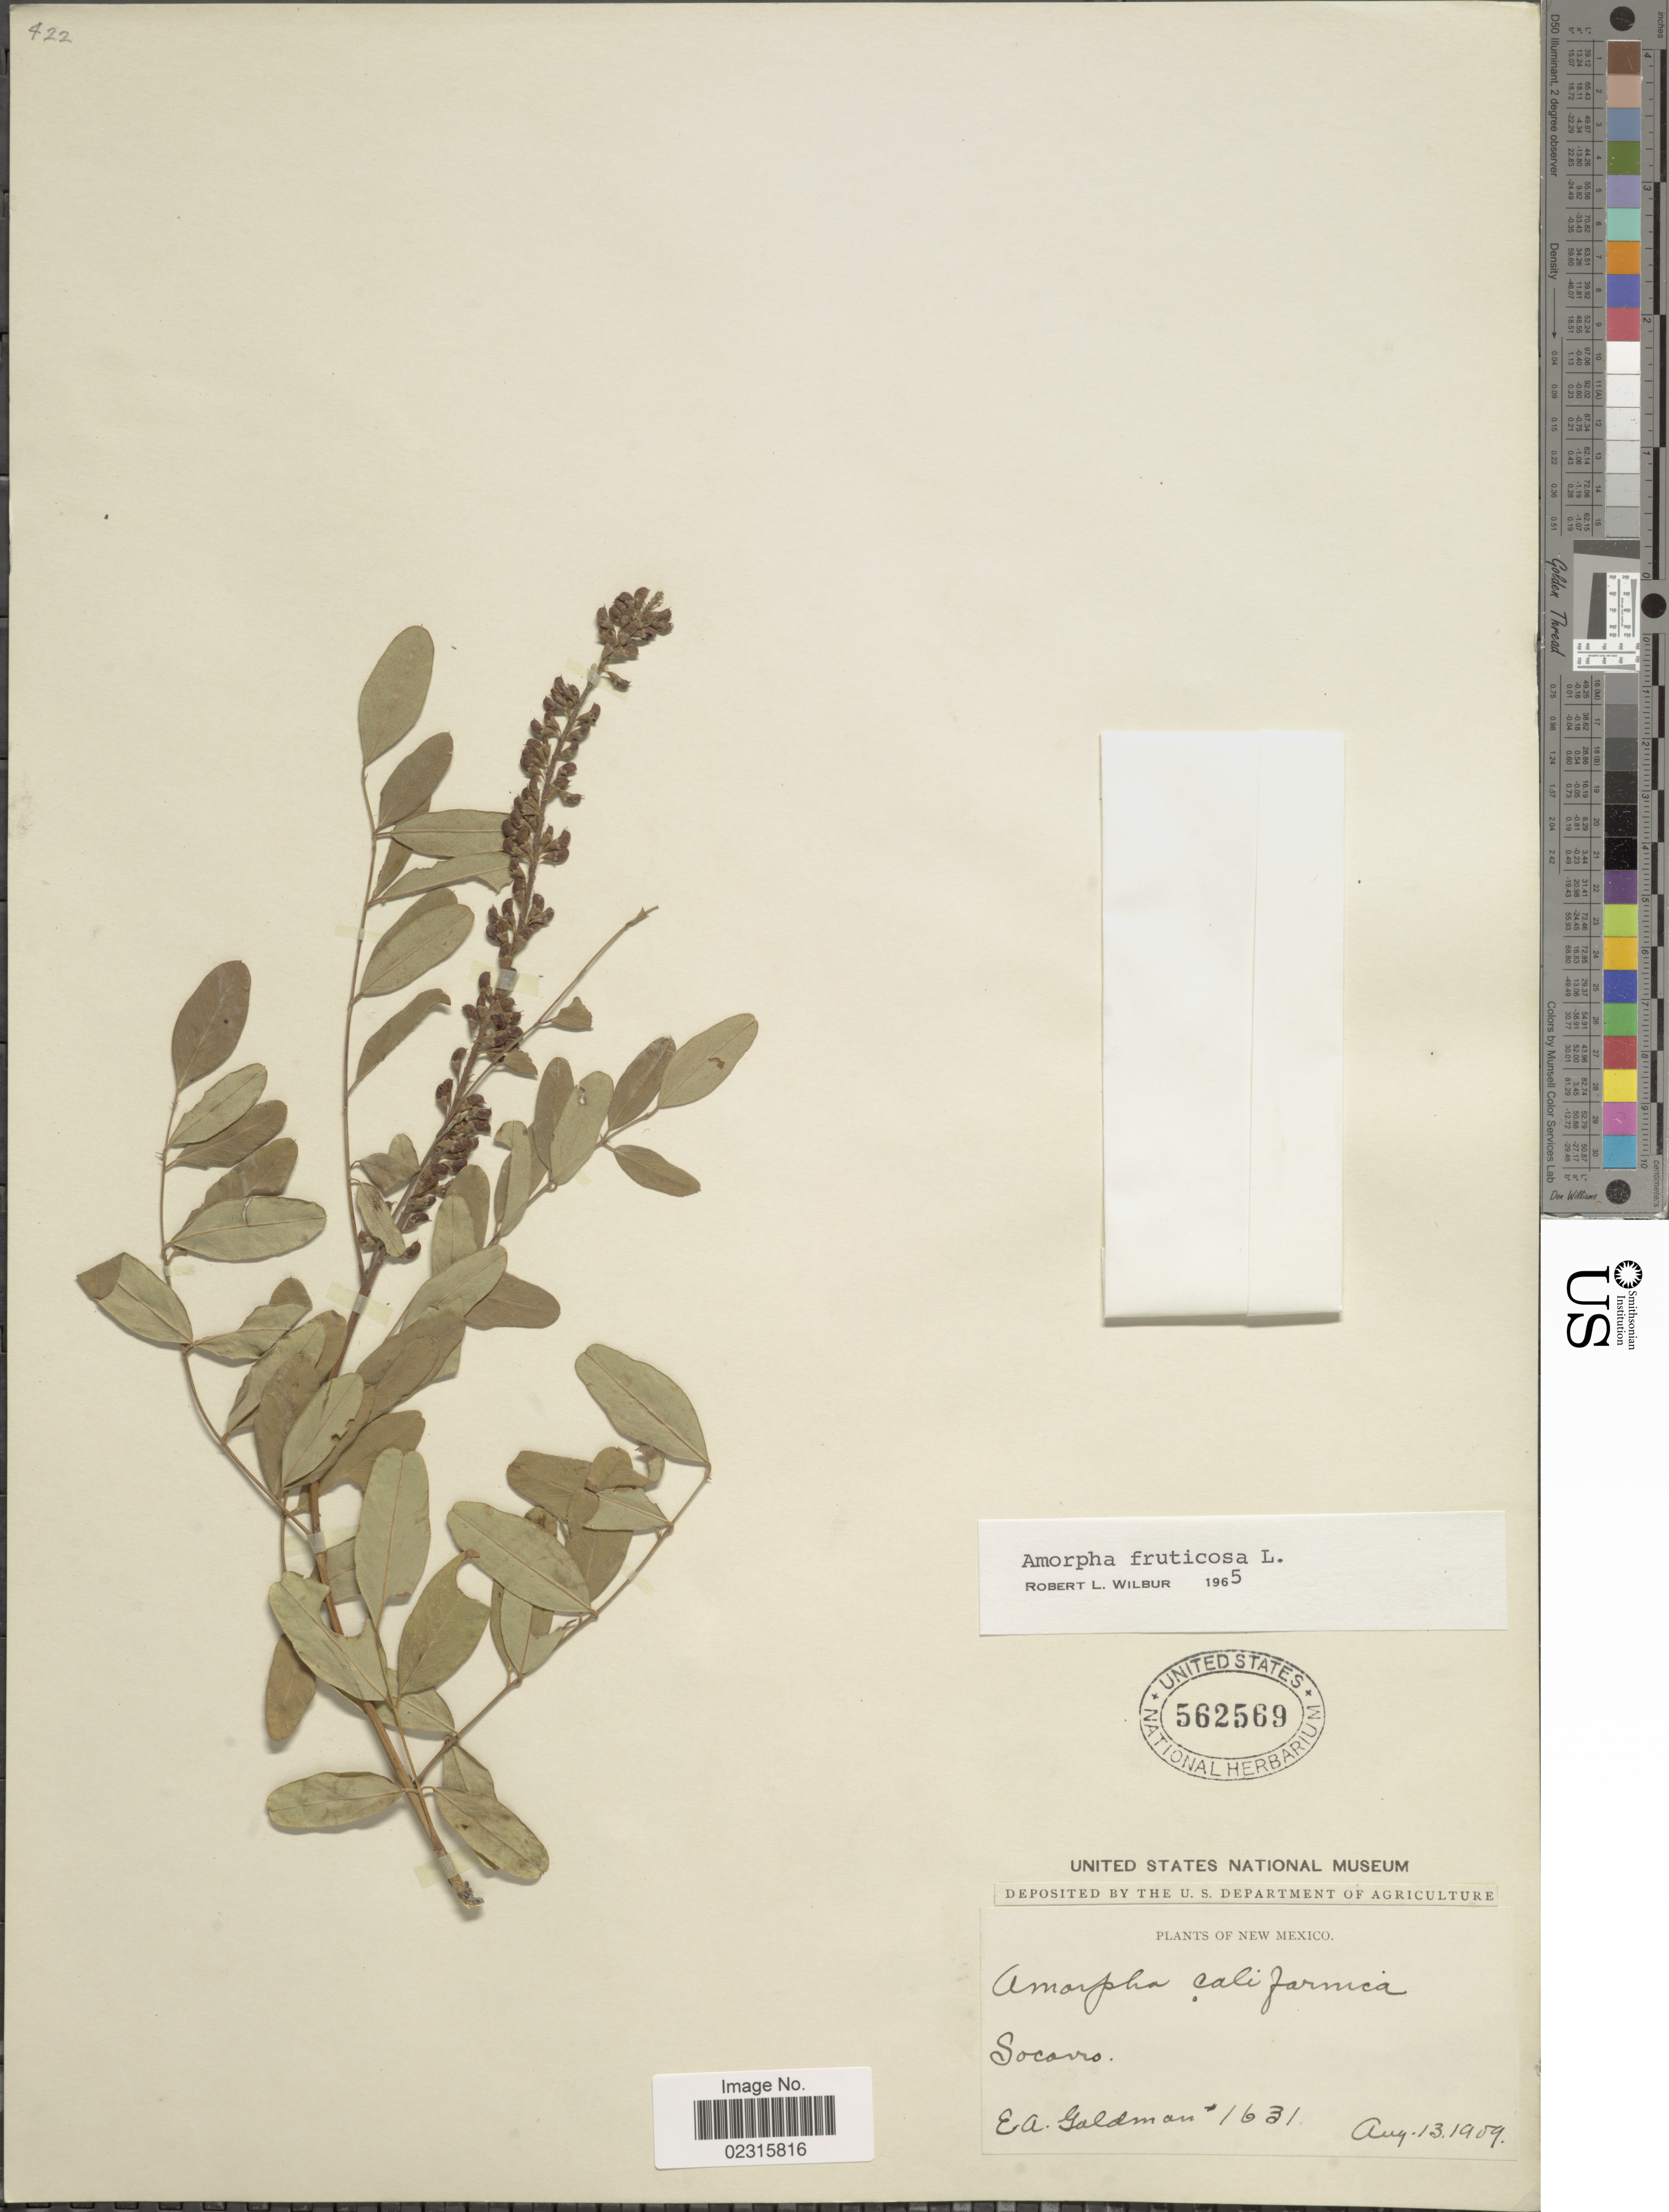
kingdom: Plantae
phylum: Tracheophyta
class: Magnoliopsida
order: Fabales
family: Fabaceae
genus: Amorpha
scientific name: Amorpha fruticosa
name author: L.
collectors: E. A. Goldman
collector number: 1631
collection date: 1909-08-13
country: United States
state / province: New Mexico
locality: Socorro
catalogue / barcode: US 562569